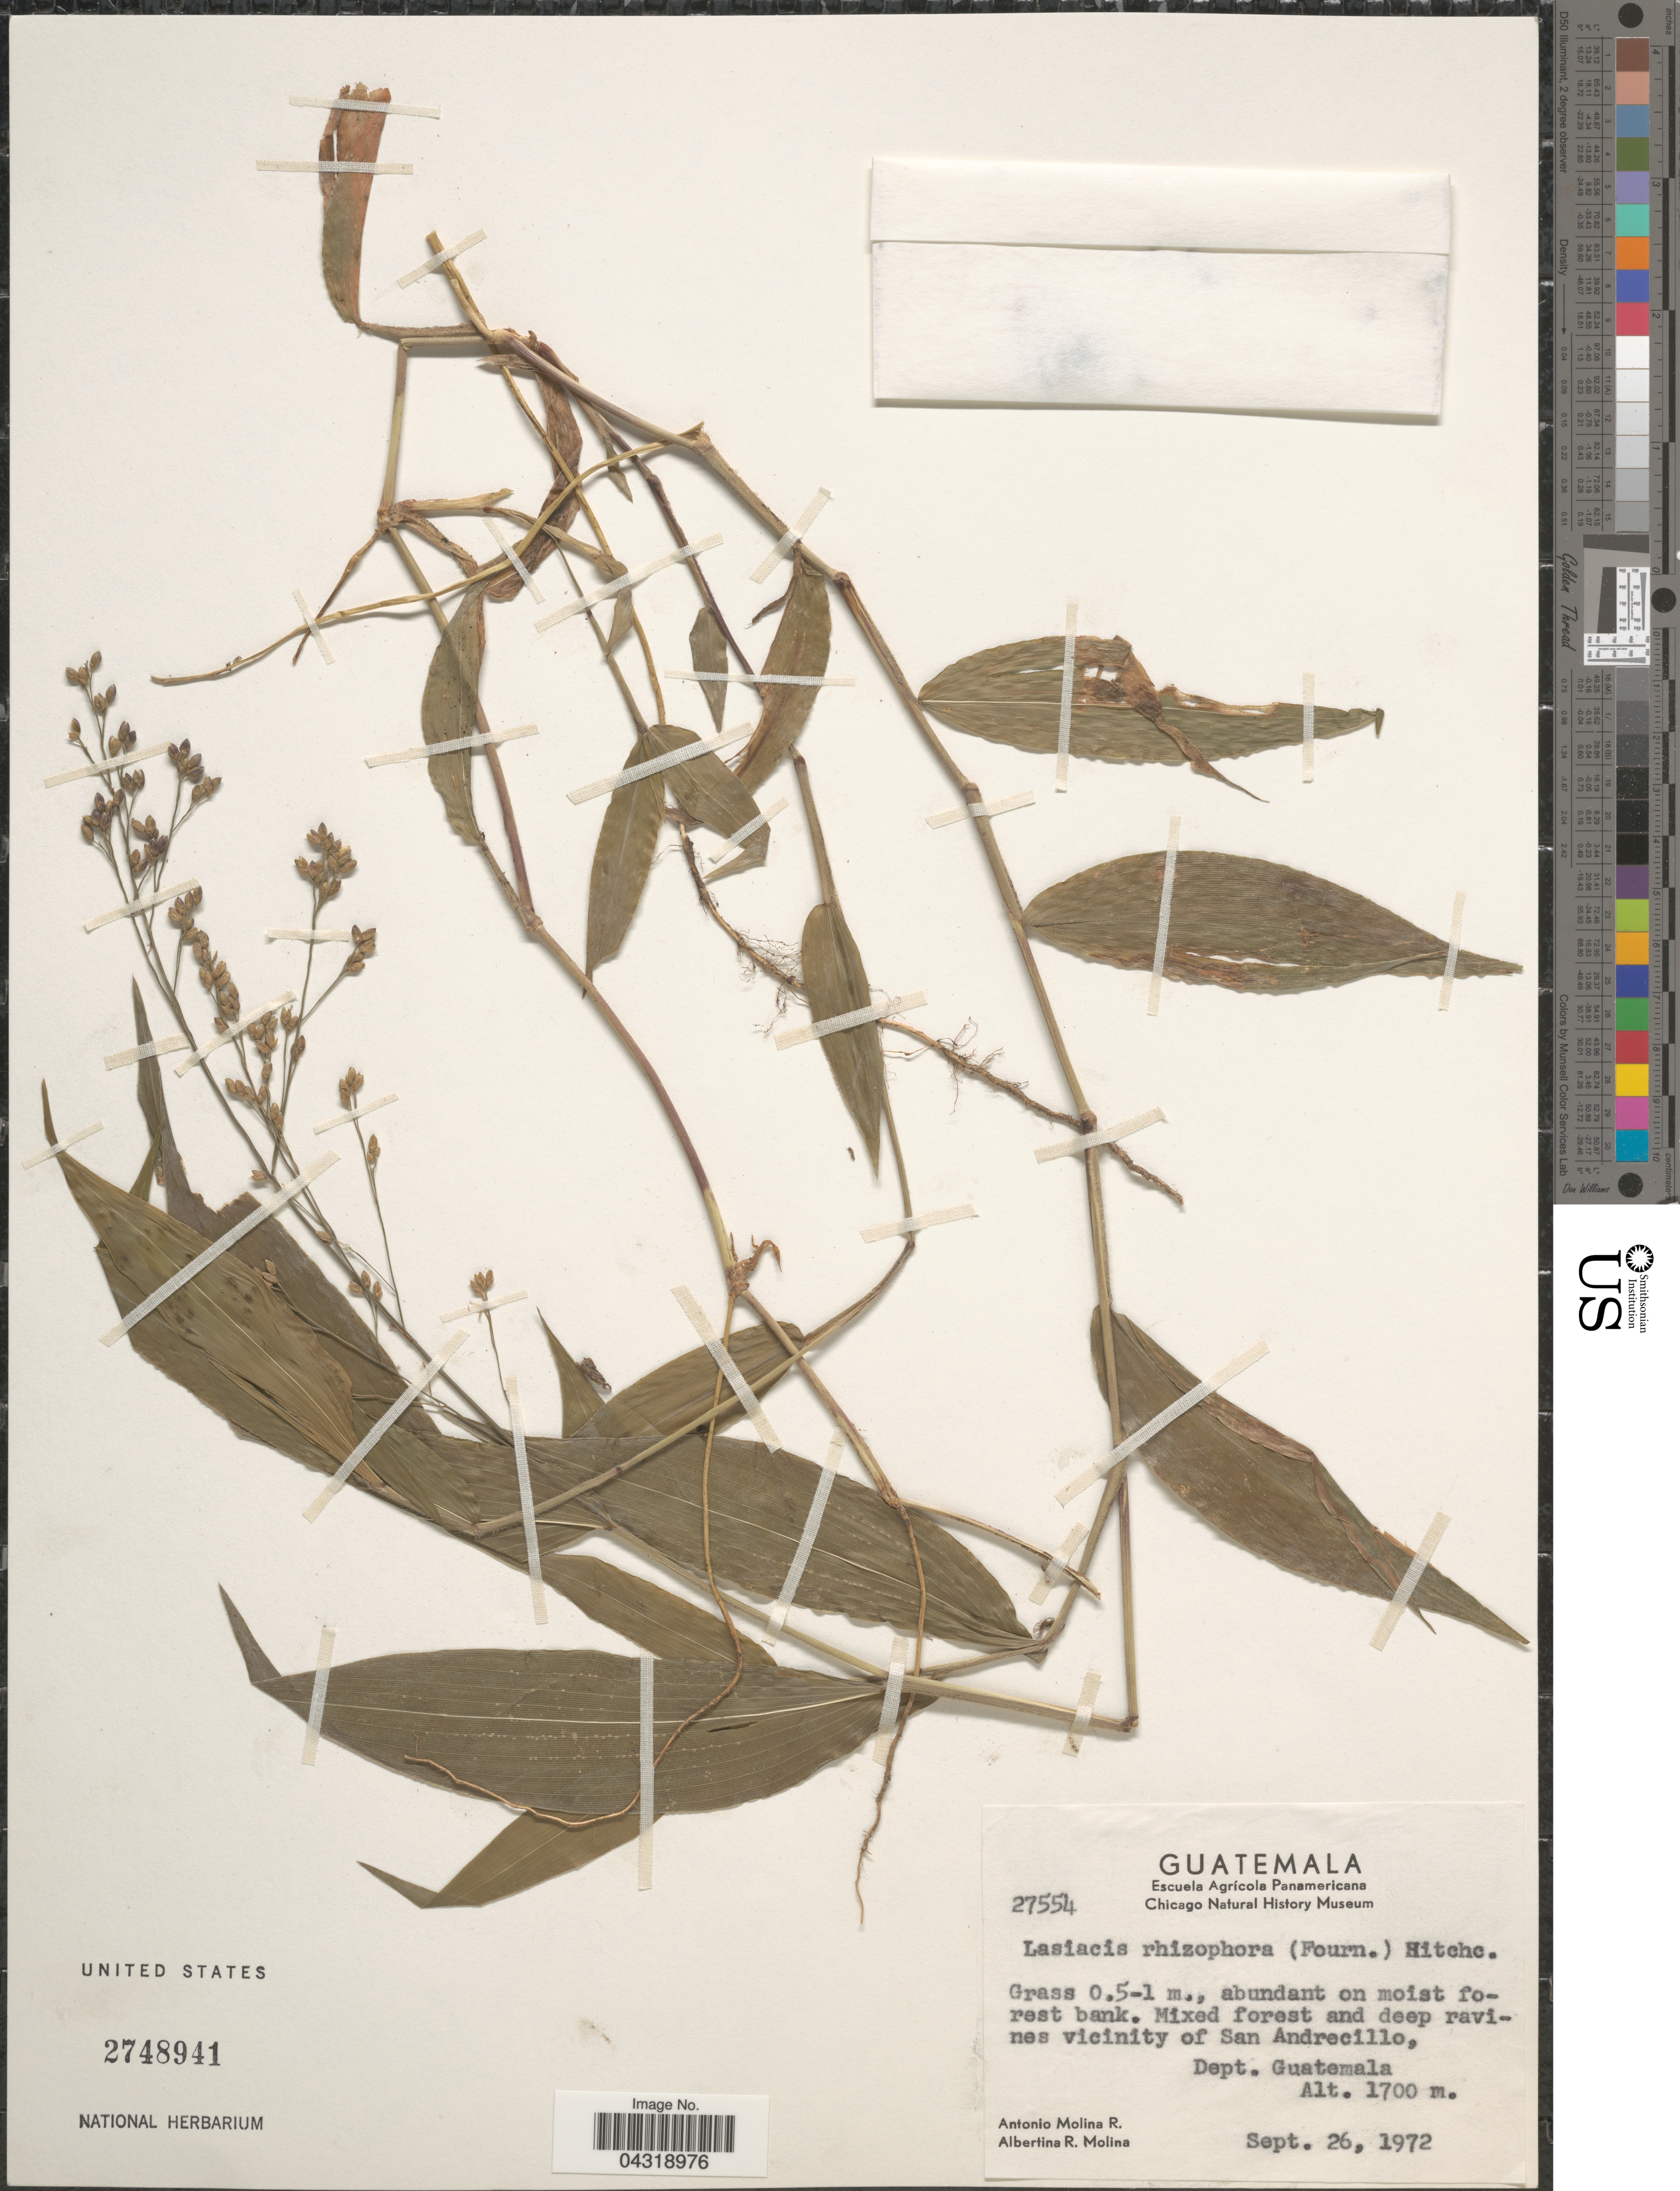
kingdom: Plantae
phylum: Tracheophyta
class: Liliopsida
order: Poales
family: Poaceae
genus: Lasiacis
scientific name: Lasiacis rhizophora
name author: (E. Fourn.) Hitchc.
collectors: A. Molina R. & A. R. Molina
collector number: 27554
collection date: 1972-09-26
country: Guatemala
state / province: Guatemala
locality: Mixed forest and deep ravines vicinity of San Andrecillo, Dept. Guatemala.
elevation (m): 1700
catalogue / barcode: US 2748941